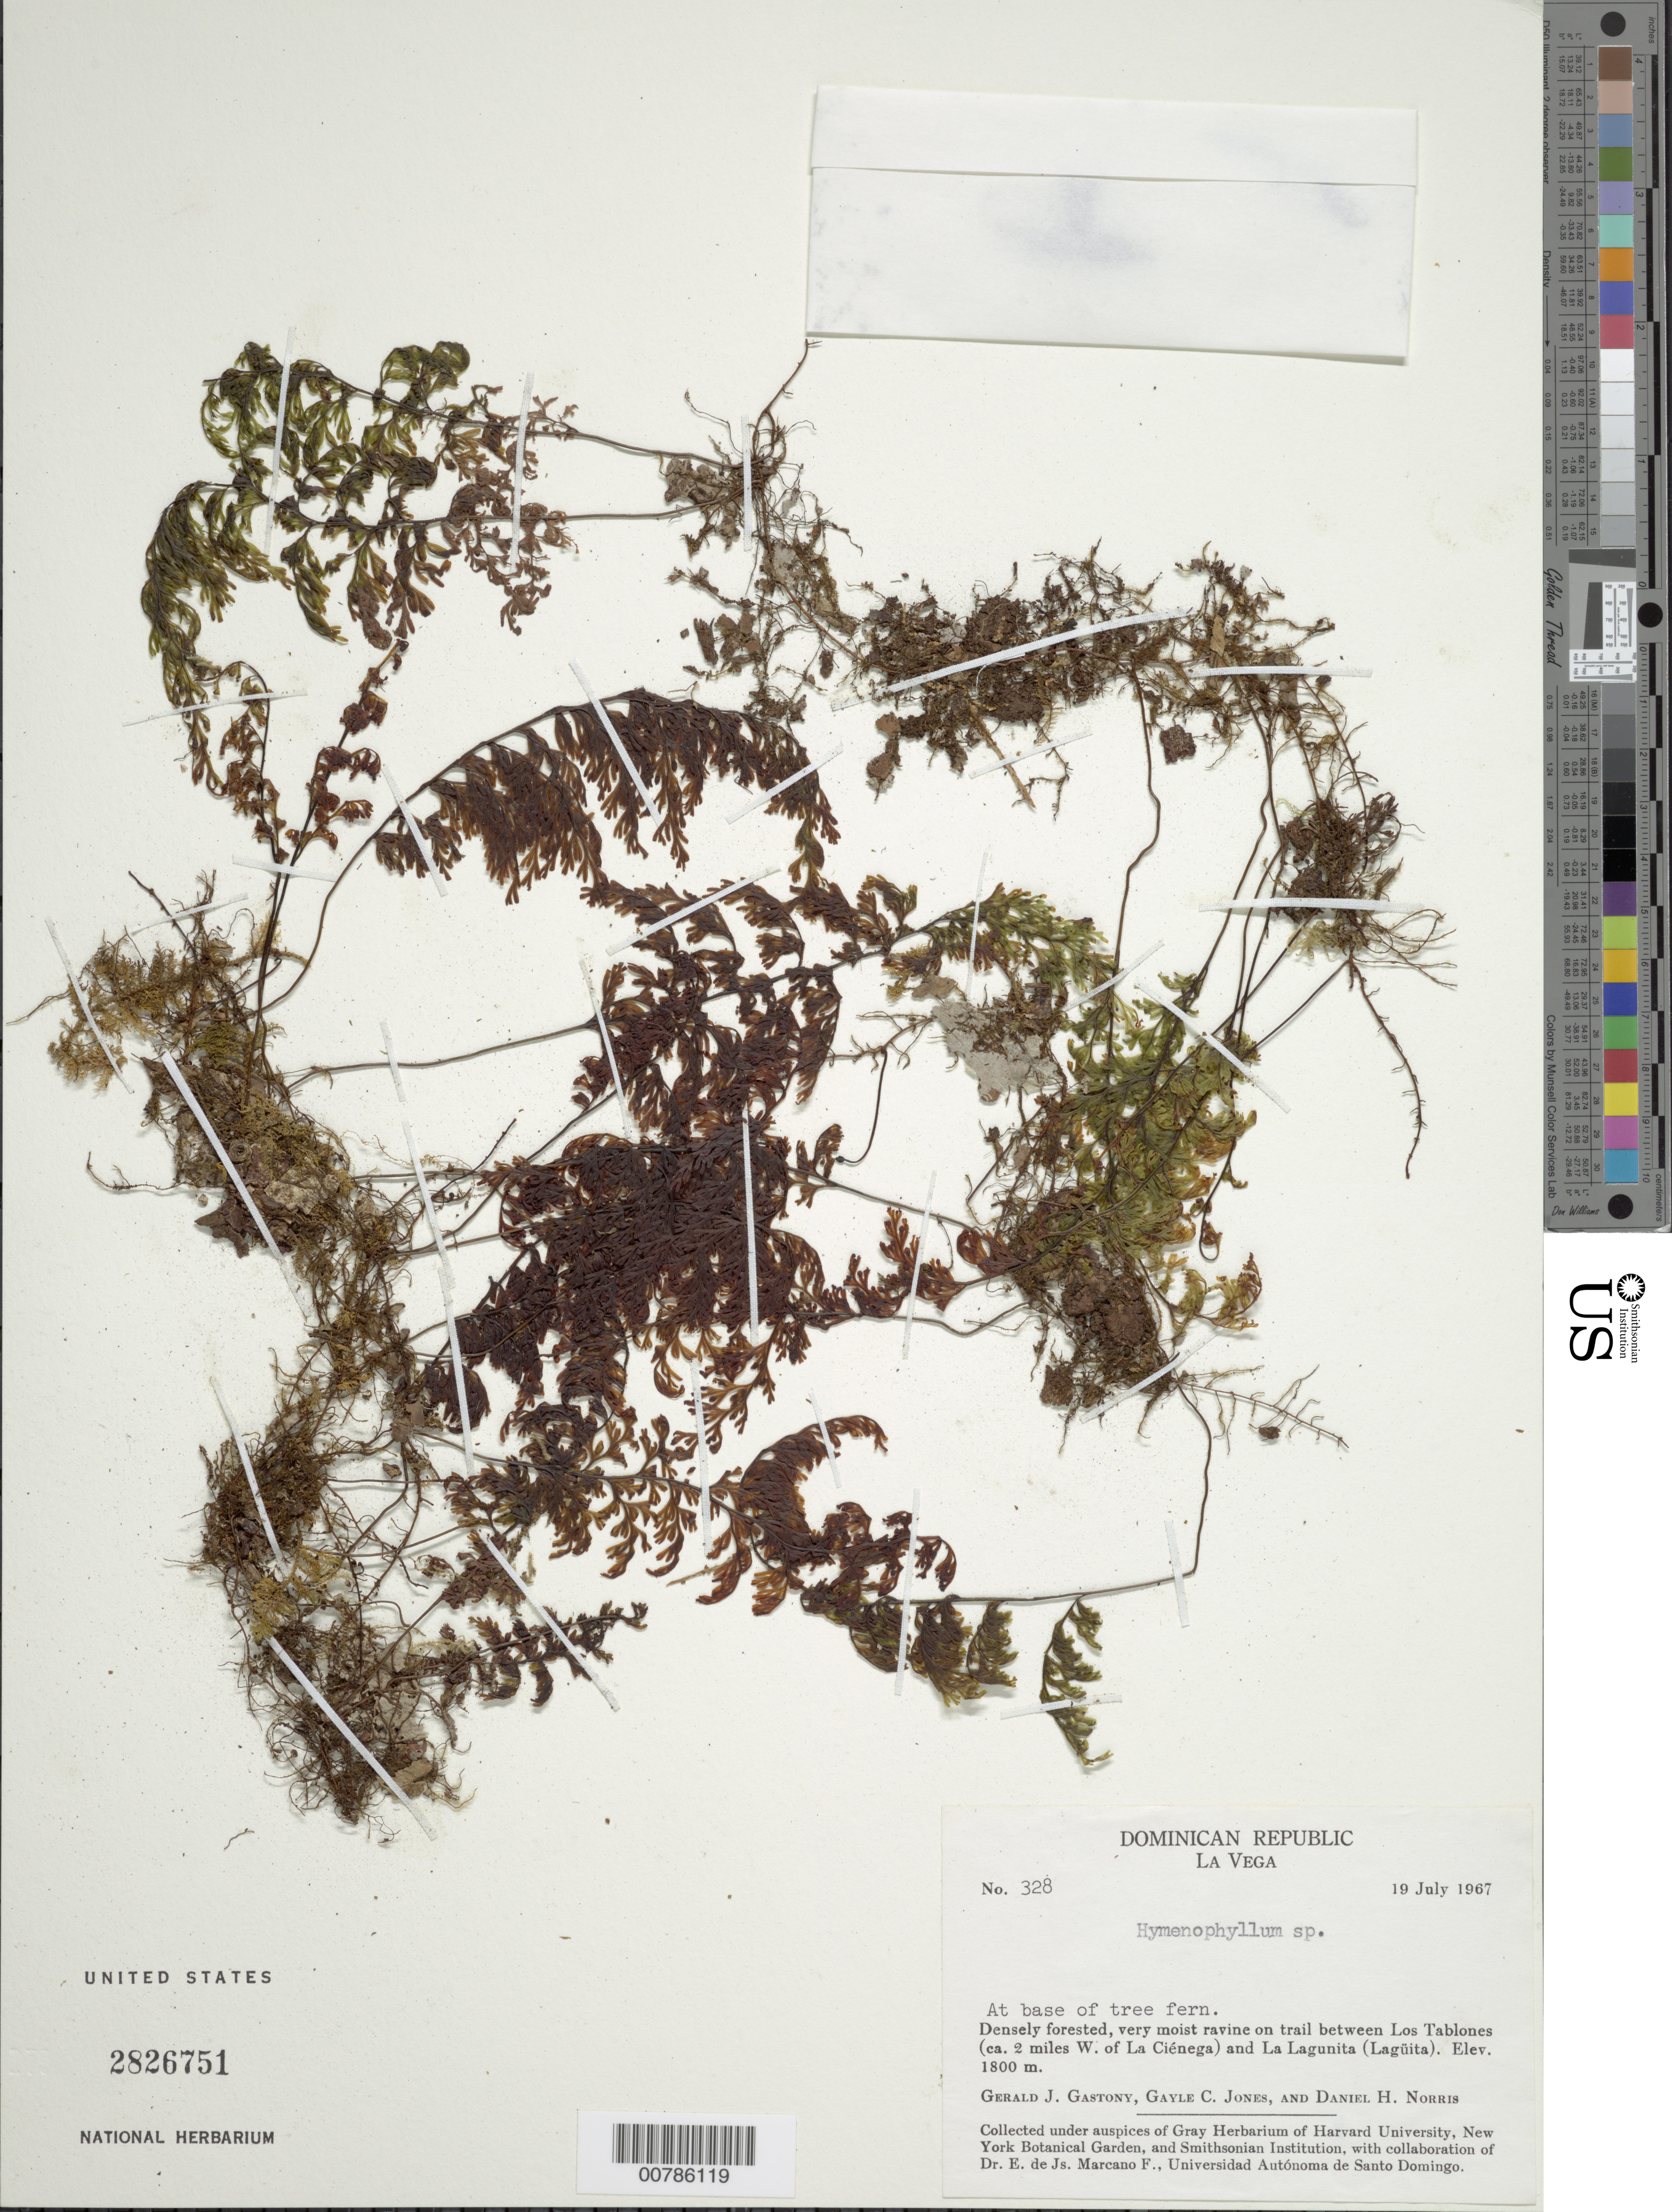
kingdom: Plantae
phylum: Tracheophyta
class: Polypodiopsida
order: Hymenophyllales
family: Hymenophyllaceae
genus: Hymenophyllum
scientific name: Hymenophyllum polyanthos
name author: (Sw.) Sw.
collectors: G. Gastony, G. C. Jones & D. H. Norris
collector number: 328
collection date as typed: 19 Jul 1967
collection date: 1967-07-19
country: Dominican Republic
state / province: La Vega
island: Hispaniola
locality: Los Tablones (ca. 2 miles W of La Ciénega) to La Lagunita trail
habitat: Densely forested, very moist ravine on trail; at base of tree fern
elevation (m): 1800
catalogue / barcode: US 2826751